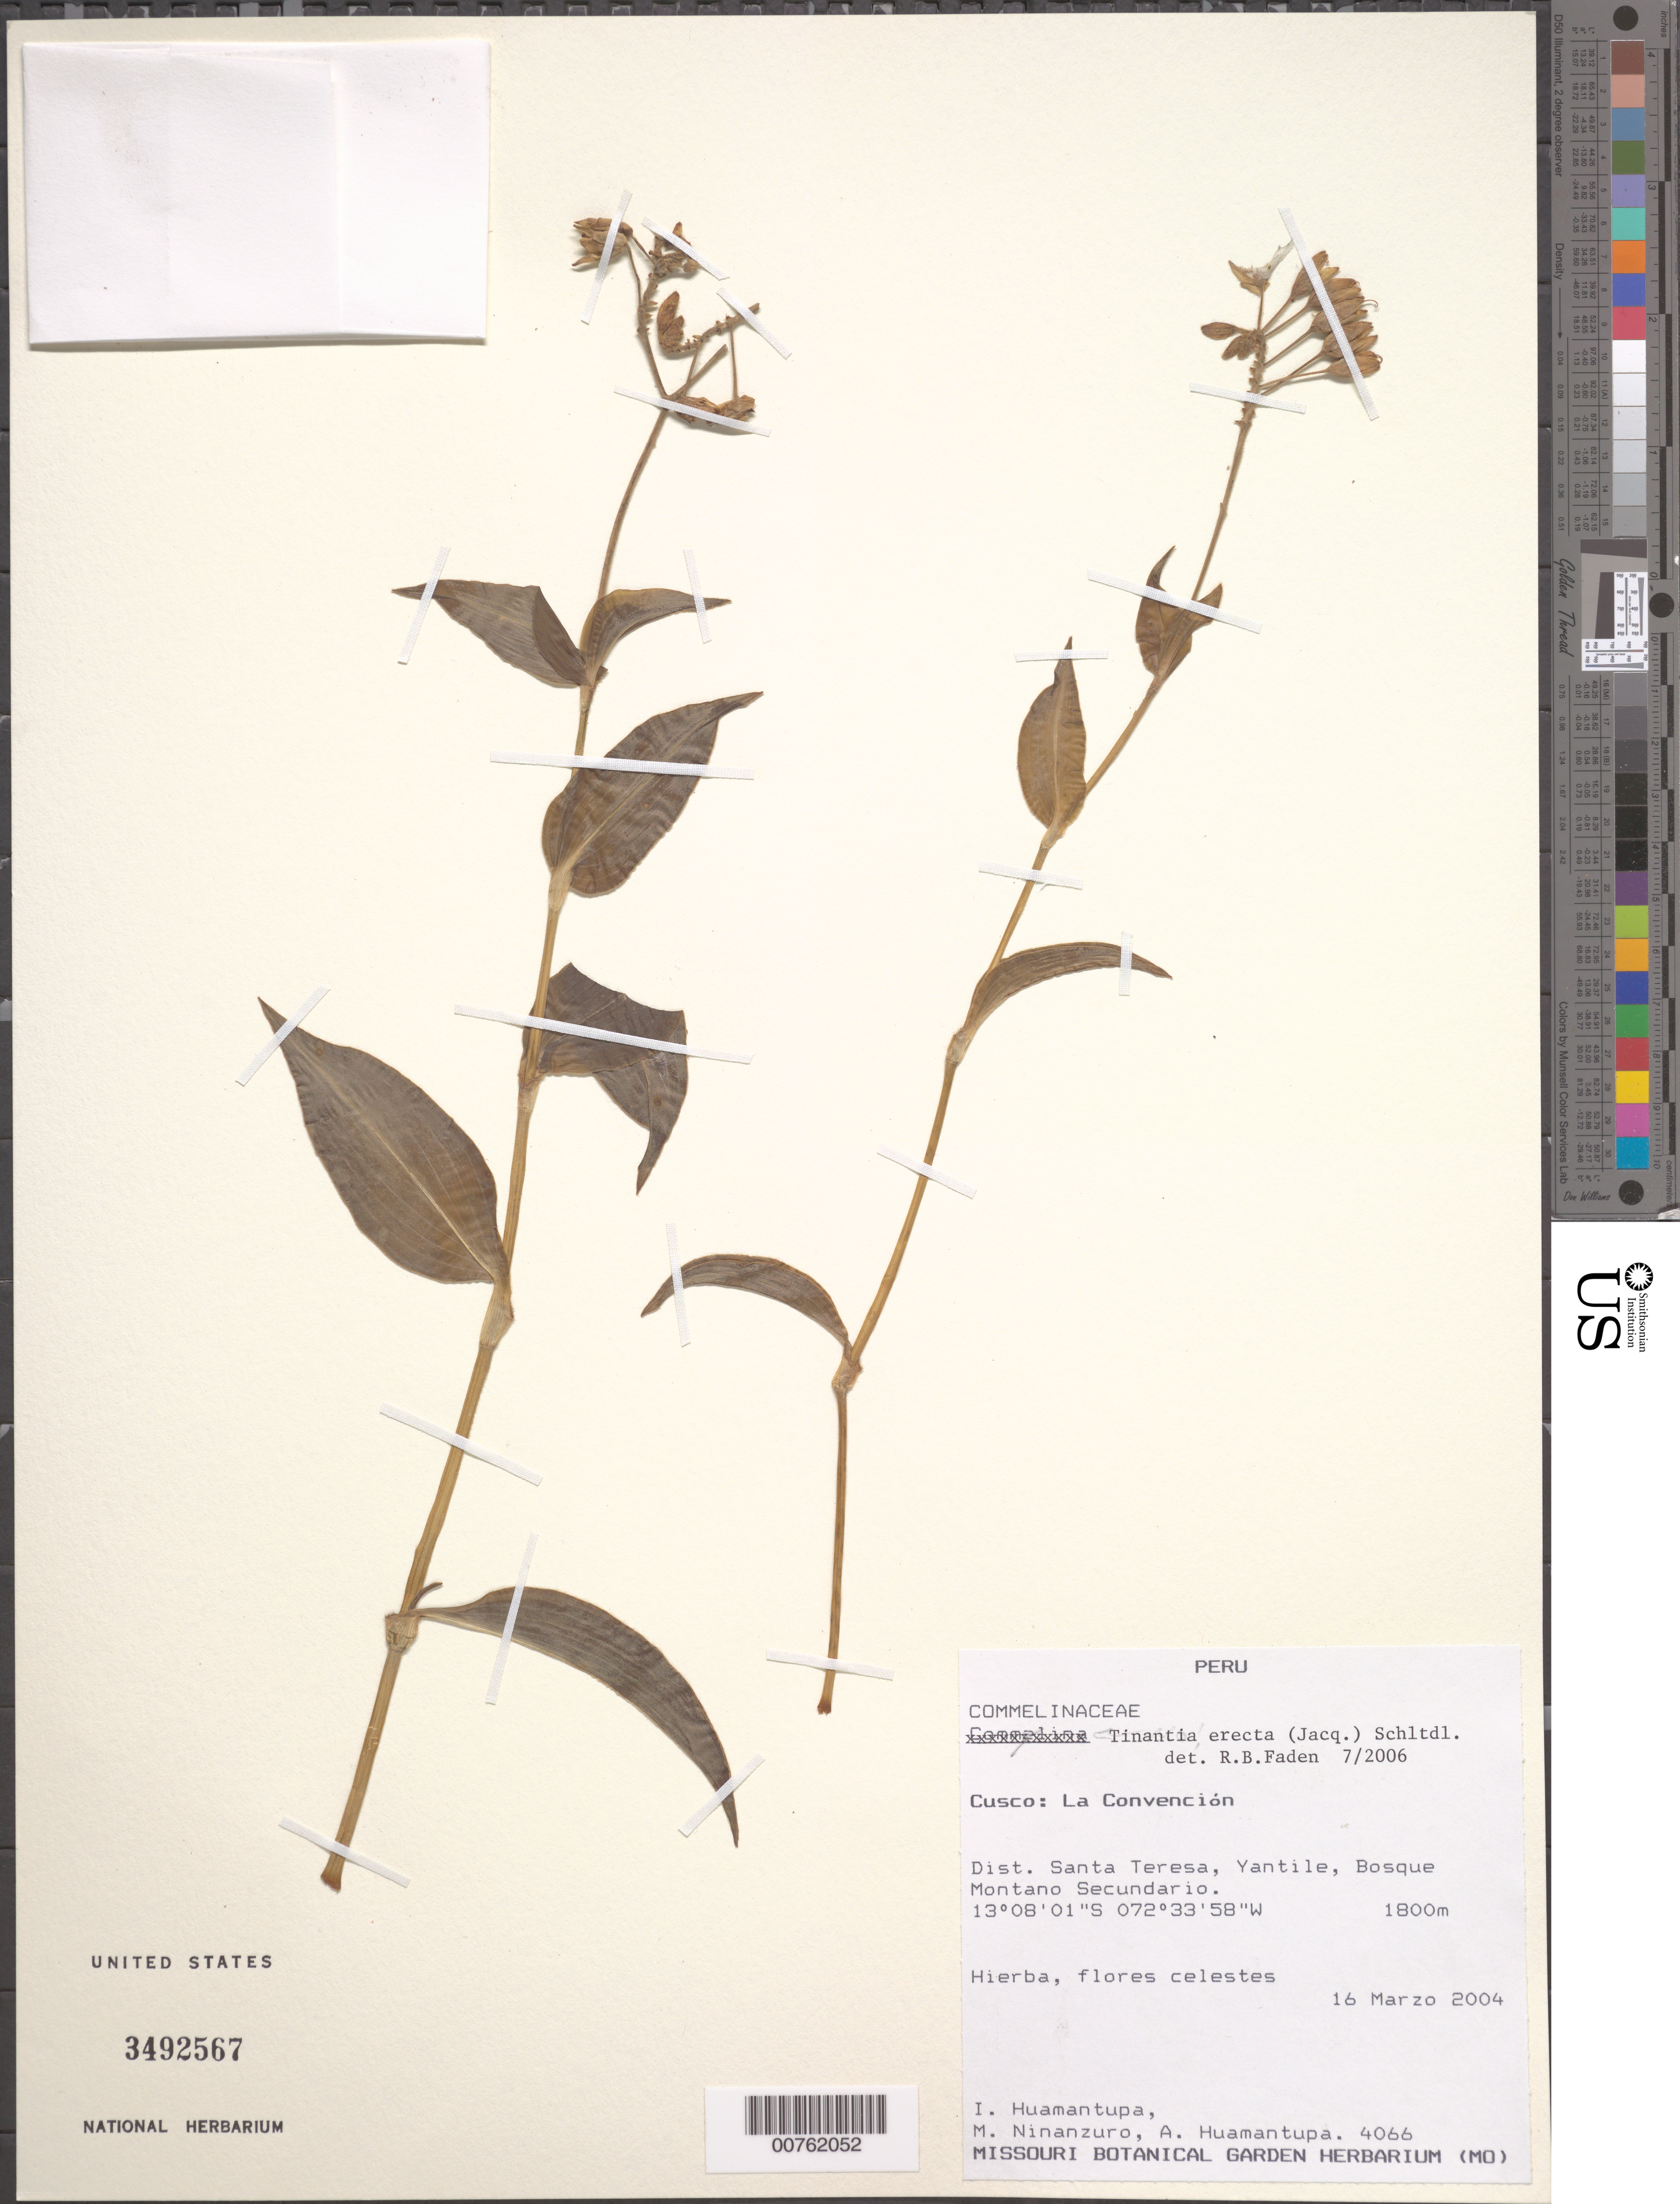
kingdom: Plantae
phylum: Tracheophyta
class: Liliopsida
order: Commelinales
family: Commelinaceae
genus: Tinantia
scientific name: Tinantia erecta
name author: (Jacq.) Fenzl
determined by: Faden, Robert B., (US), Smithsonian Institution - National Museum of Natural History (UNITED STATES)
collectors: I. Huamantupa et al.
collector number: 4066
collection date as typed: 16 Mar 2004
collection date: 2004-03-16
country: Peru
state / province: Cusco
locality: La Convencion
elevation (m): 1800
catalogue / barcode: US 3492567